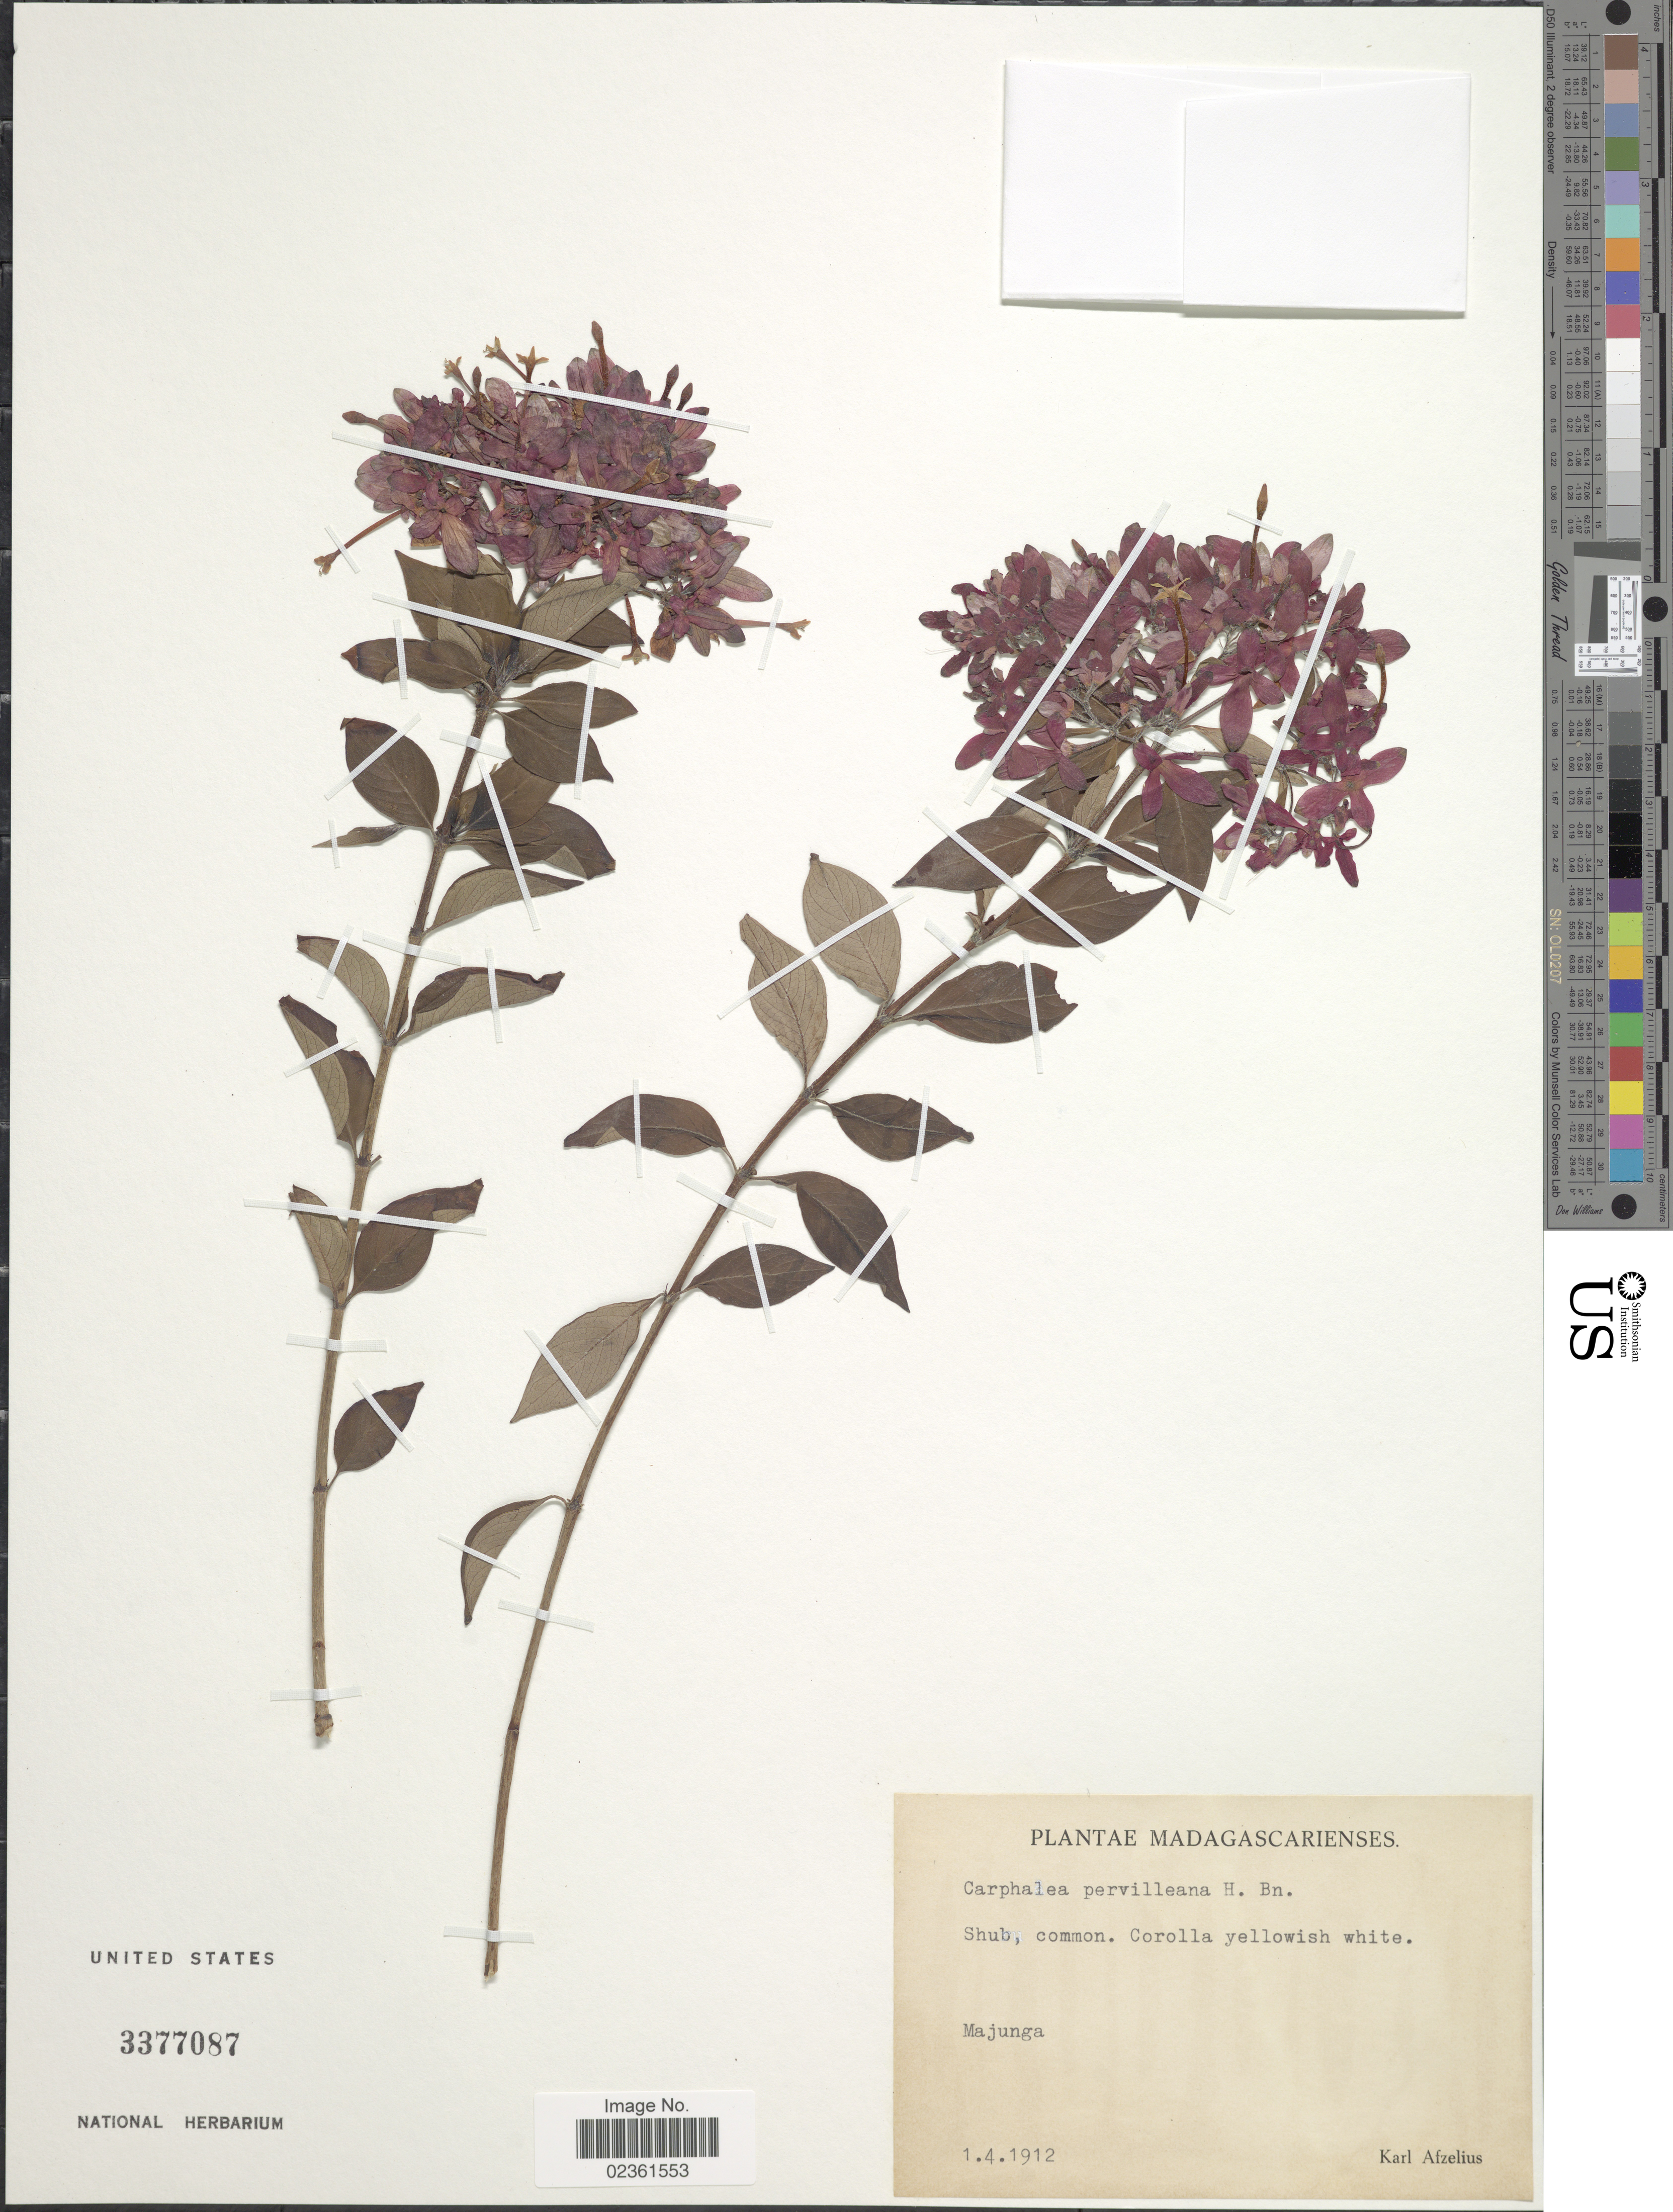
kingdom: Plantae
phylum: Tracheophyta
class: Magnoliopsida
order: Gentianales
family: Rubiaceae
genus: Carphalea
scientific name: Carphalea pervilleana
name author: Baill.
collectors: K. R. Afzelius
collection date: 1912-04-01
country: Madagascar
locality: Madagascarienses, Majunga.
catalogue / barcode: US 3377087